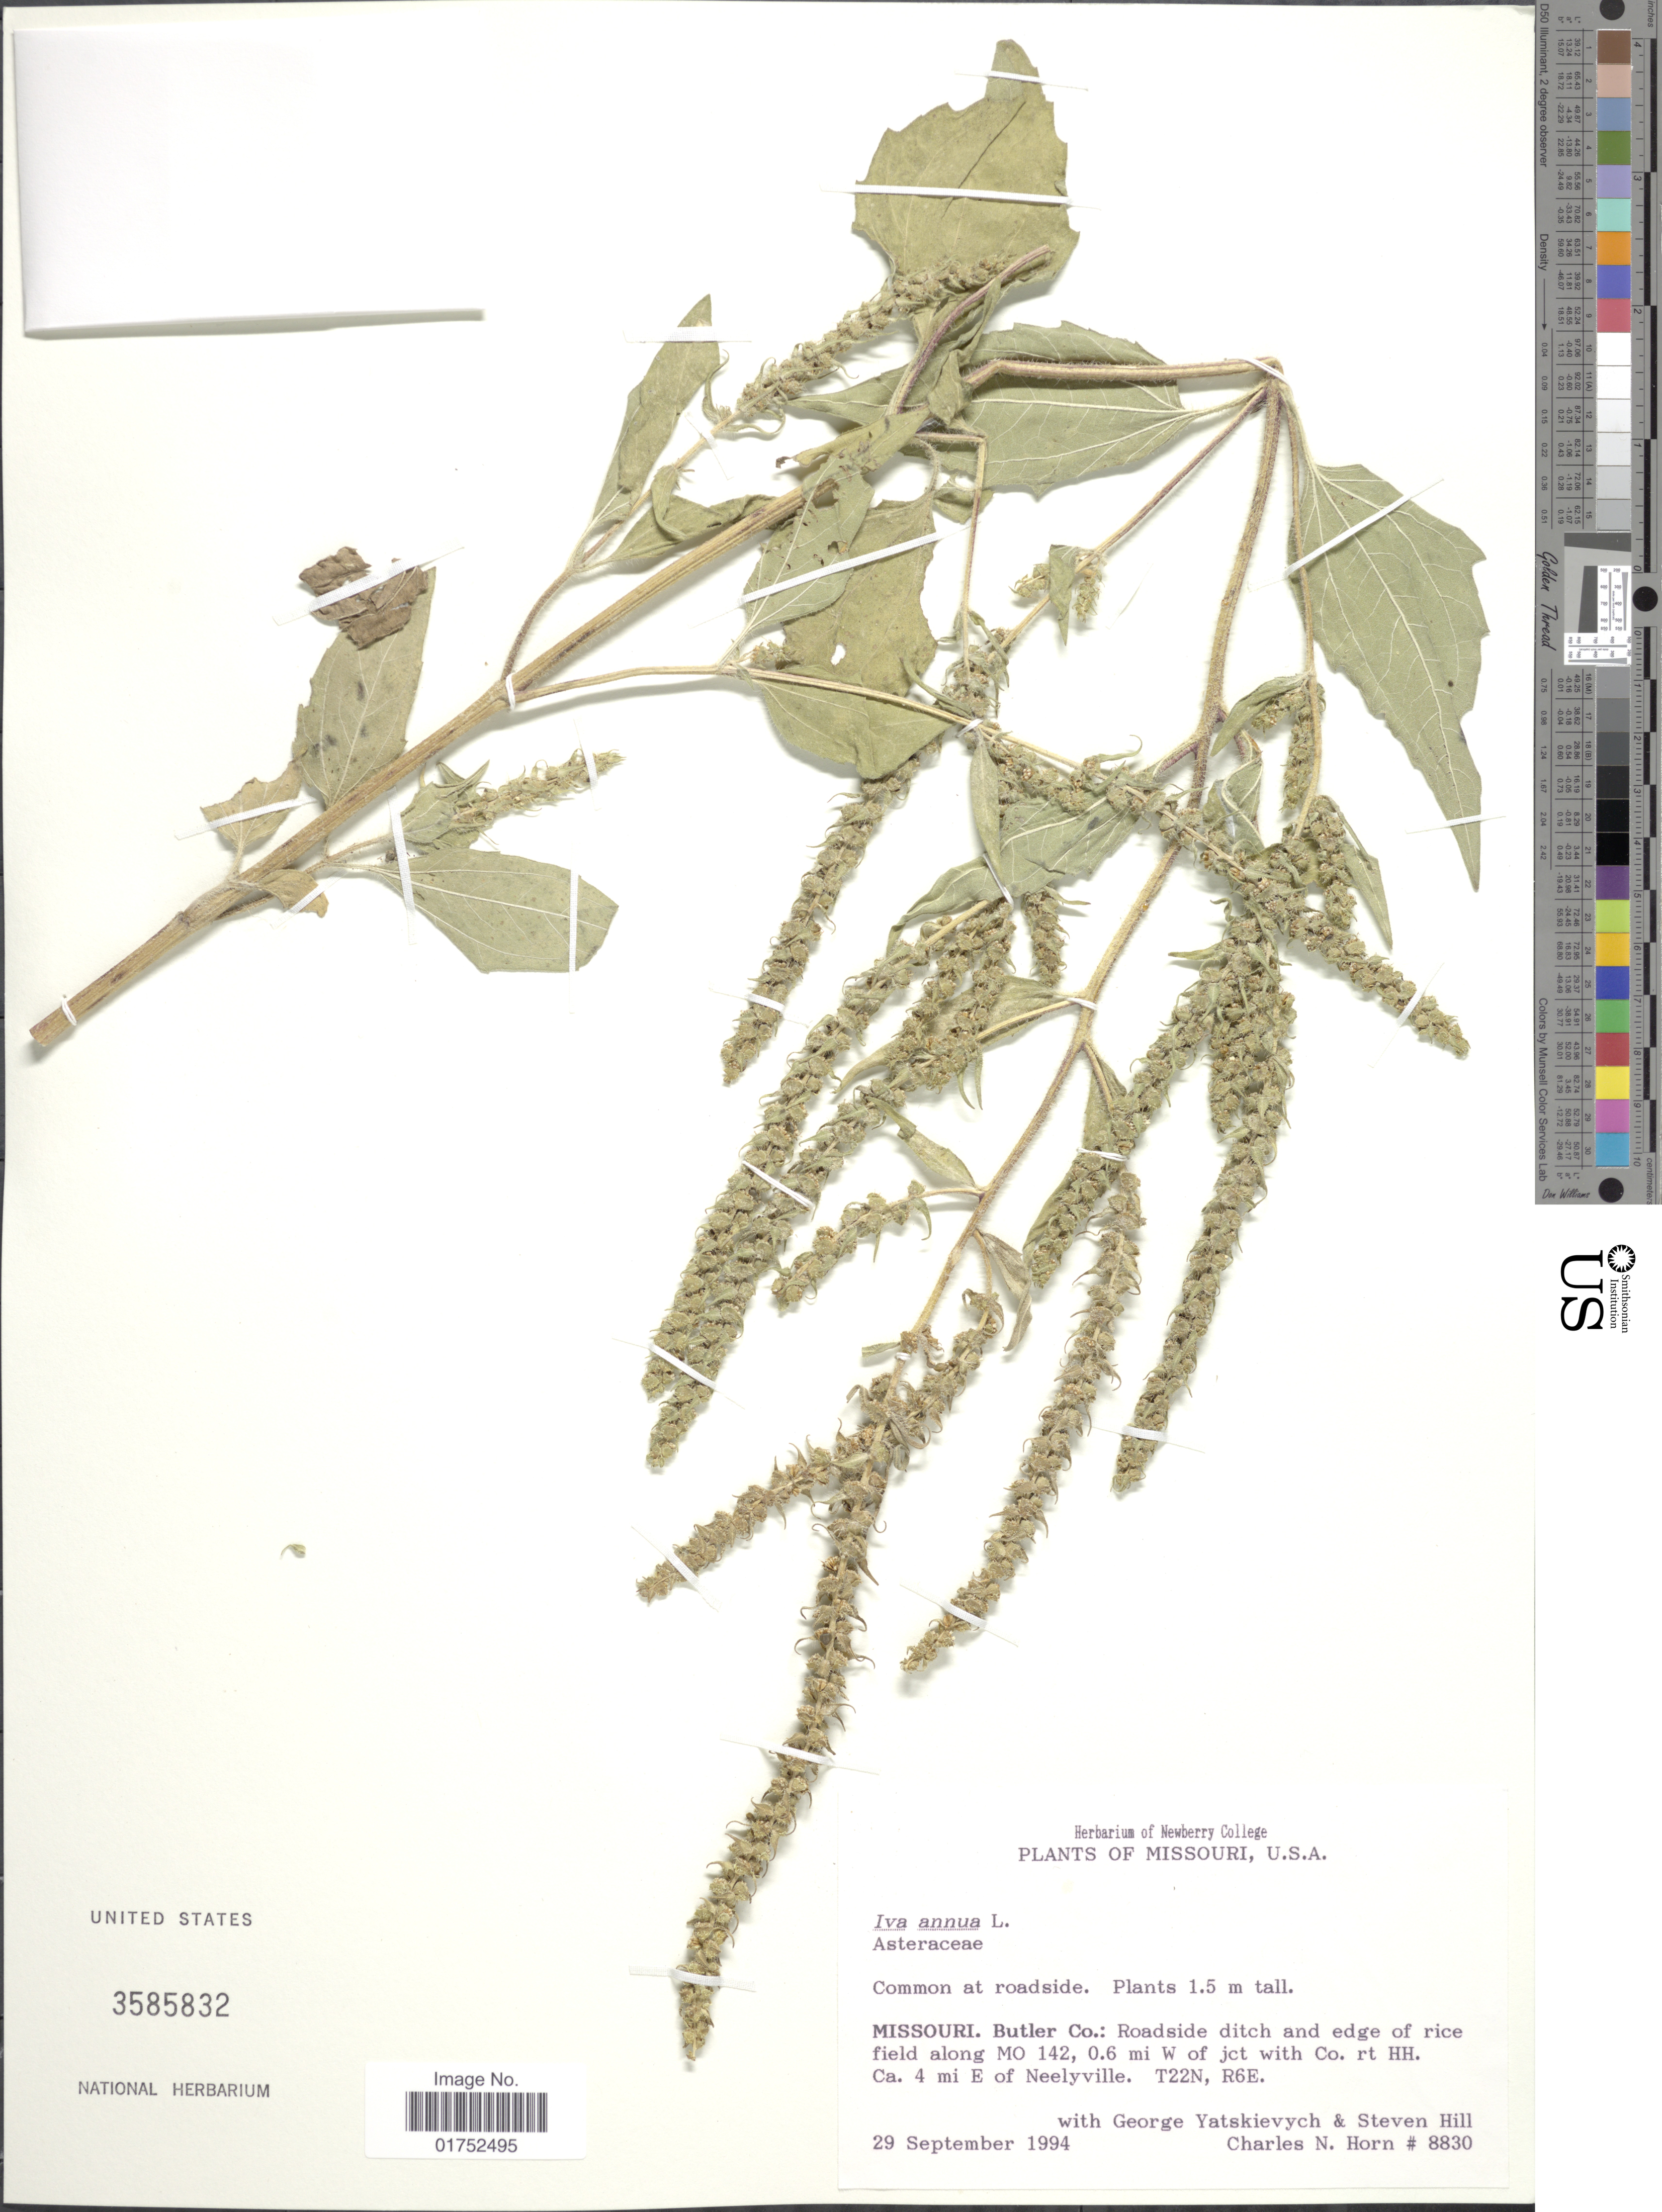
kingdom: Plantae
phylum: Tracheophyta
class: Magnoliopsida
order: Asterales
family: Asteraceae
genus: Iva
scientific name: Iva annua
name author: L.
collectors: C. N. Horn, G. Yatskievych & S. R. Hill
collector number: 8830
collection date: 1994-09-29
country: United States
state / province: Missouri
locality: Butler Co., along Mo 142, 0.6 mi W of jct with Co. rt HH, ca. 4 mi E of Neelyville, T22N, R6E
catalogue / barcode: US 3585832